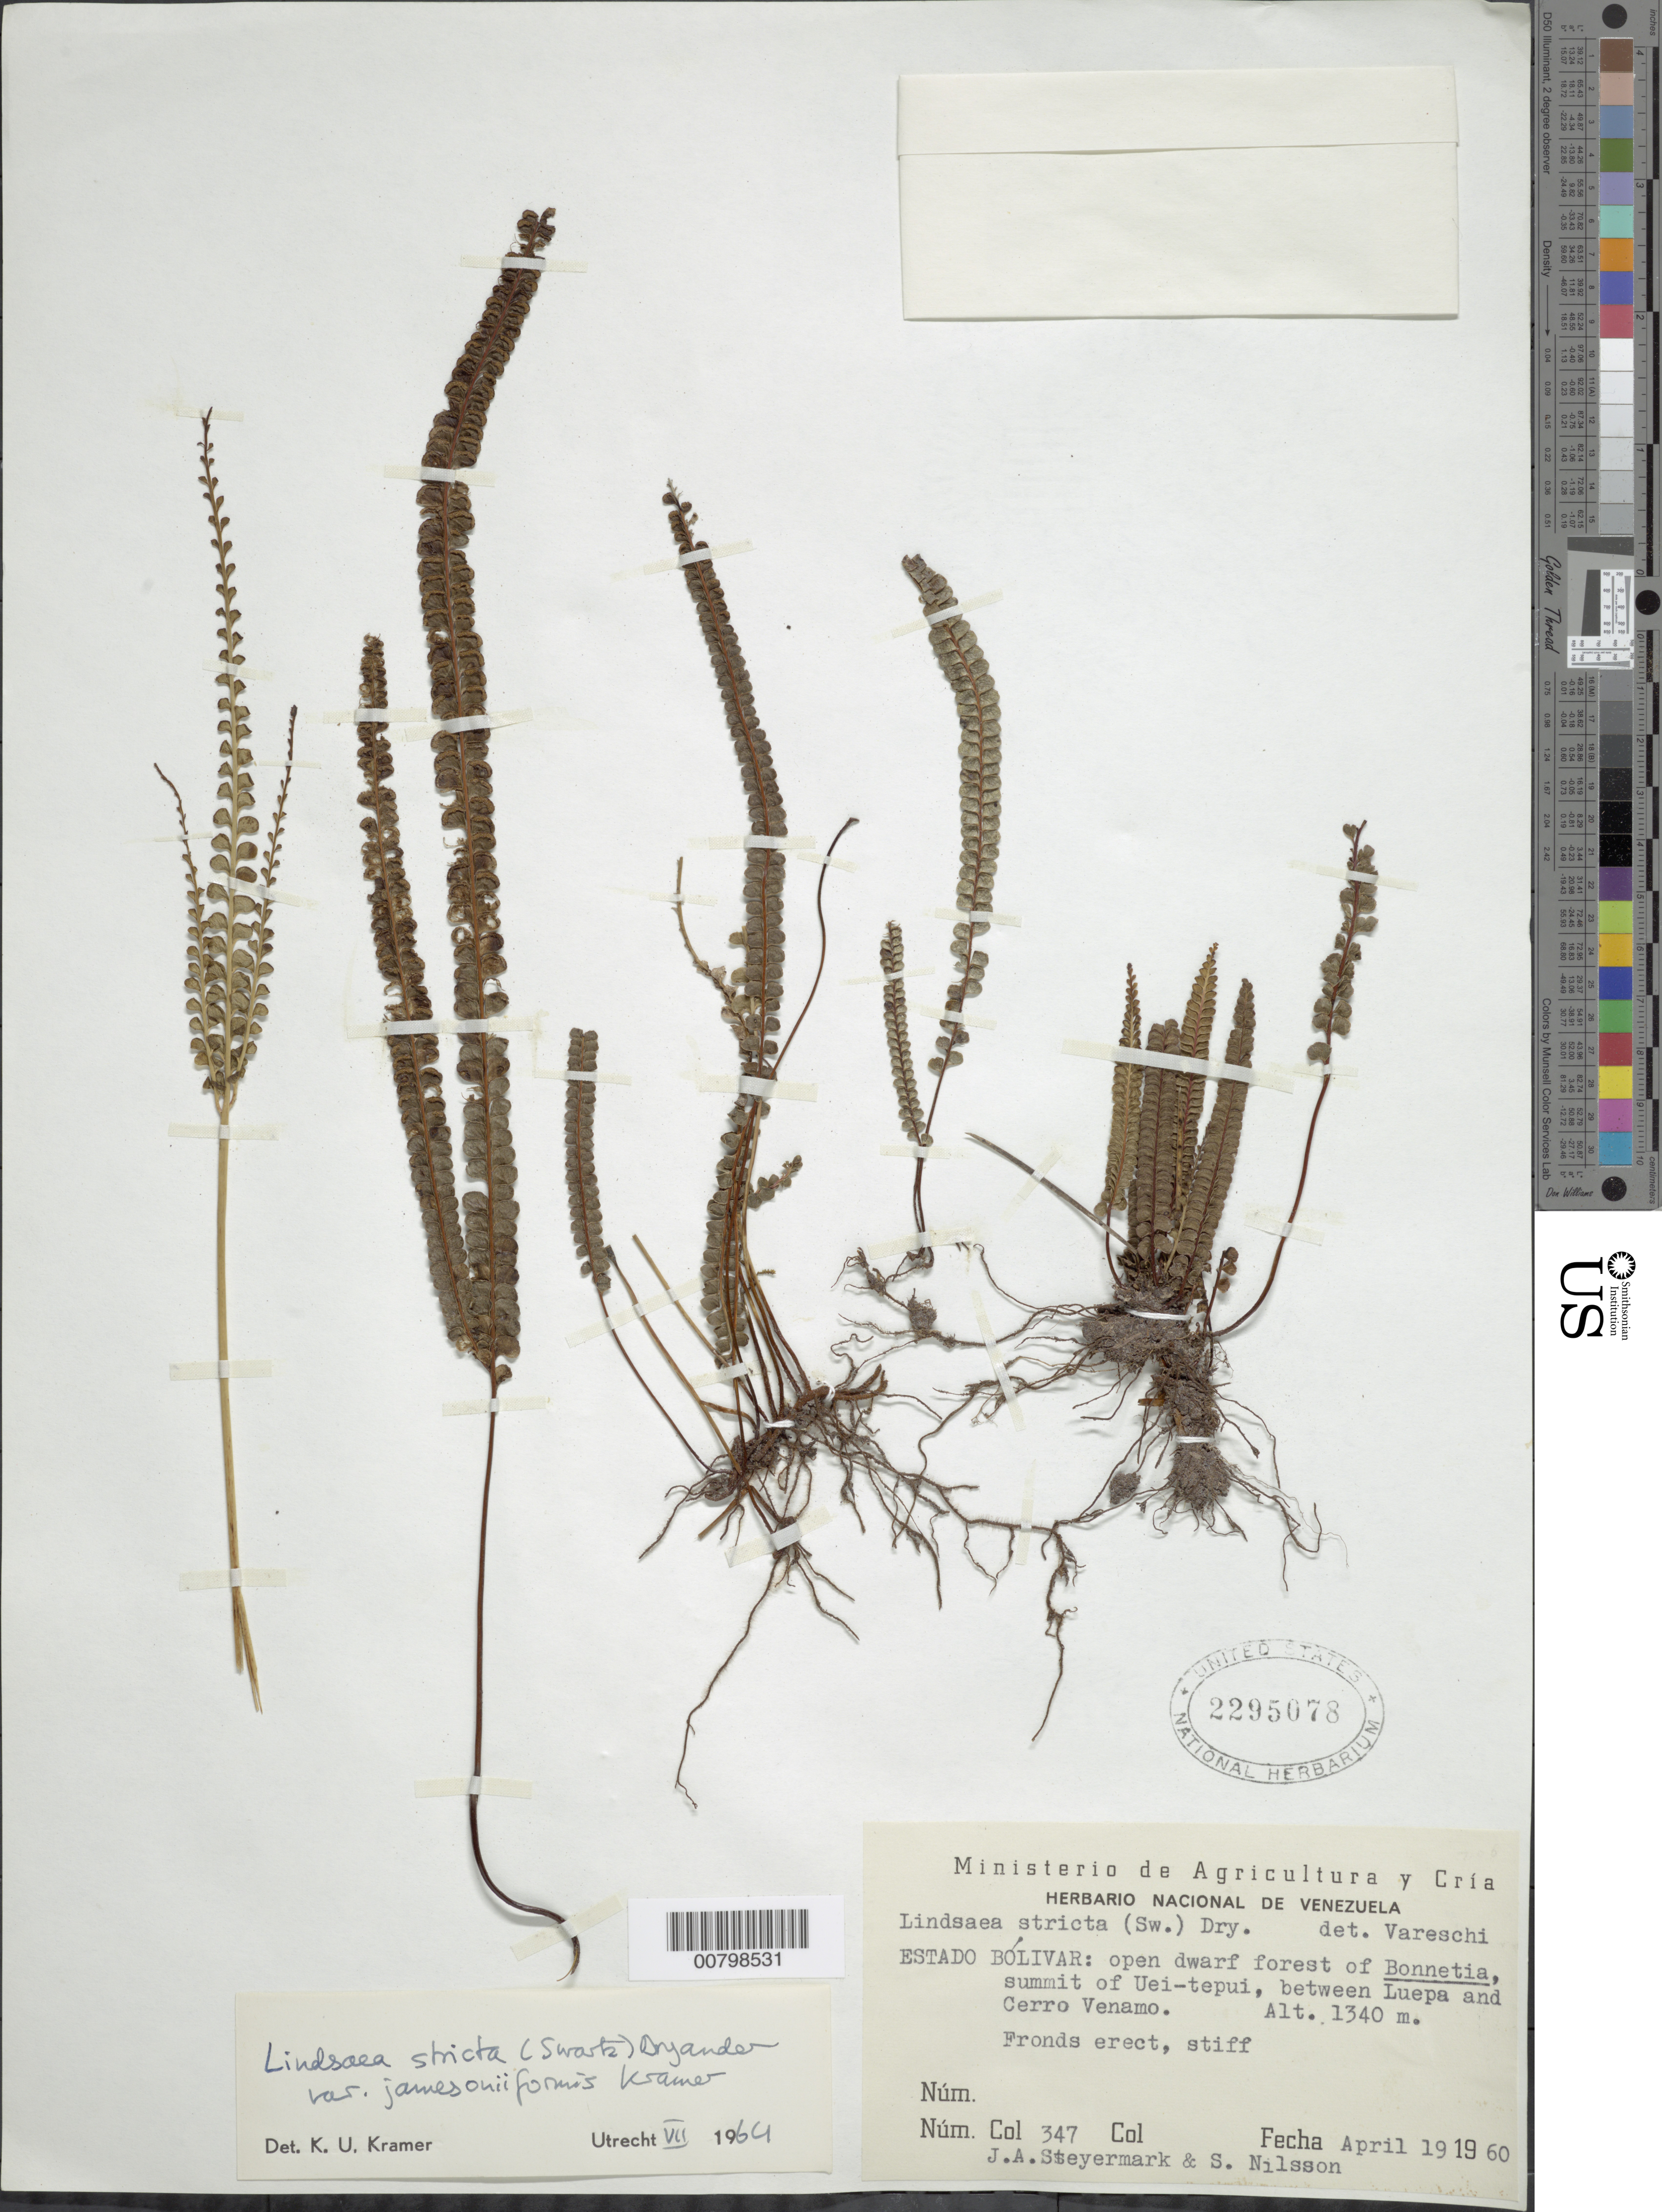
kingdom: Plantae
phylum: Tracheophyta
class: Polypodiopsida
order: Polypodiales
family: Lindsaeaceae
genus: Lindsaea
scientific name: Lindsaea stricta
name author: (Sw.) Dryand.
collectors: J. Steyermark & S. Nilsson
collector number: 60 347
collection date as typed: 19-Apr-60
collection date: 1960-04-19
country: Venezuela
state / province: Bolívar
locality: Uei-tepuí, between Luepa and Cerro Venamo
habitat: Open dwarf Bonnetia forest, between southeastern slope and summit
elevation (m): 1100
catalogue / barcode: US 2295078